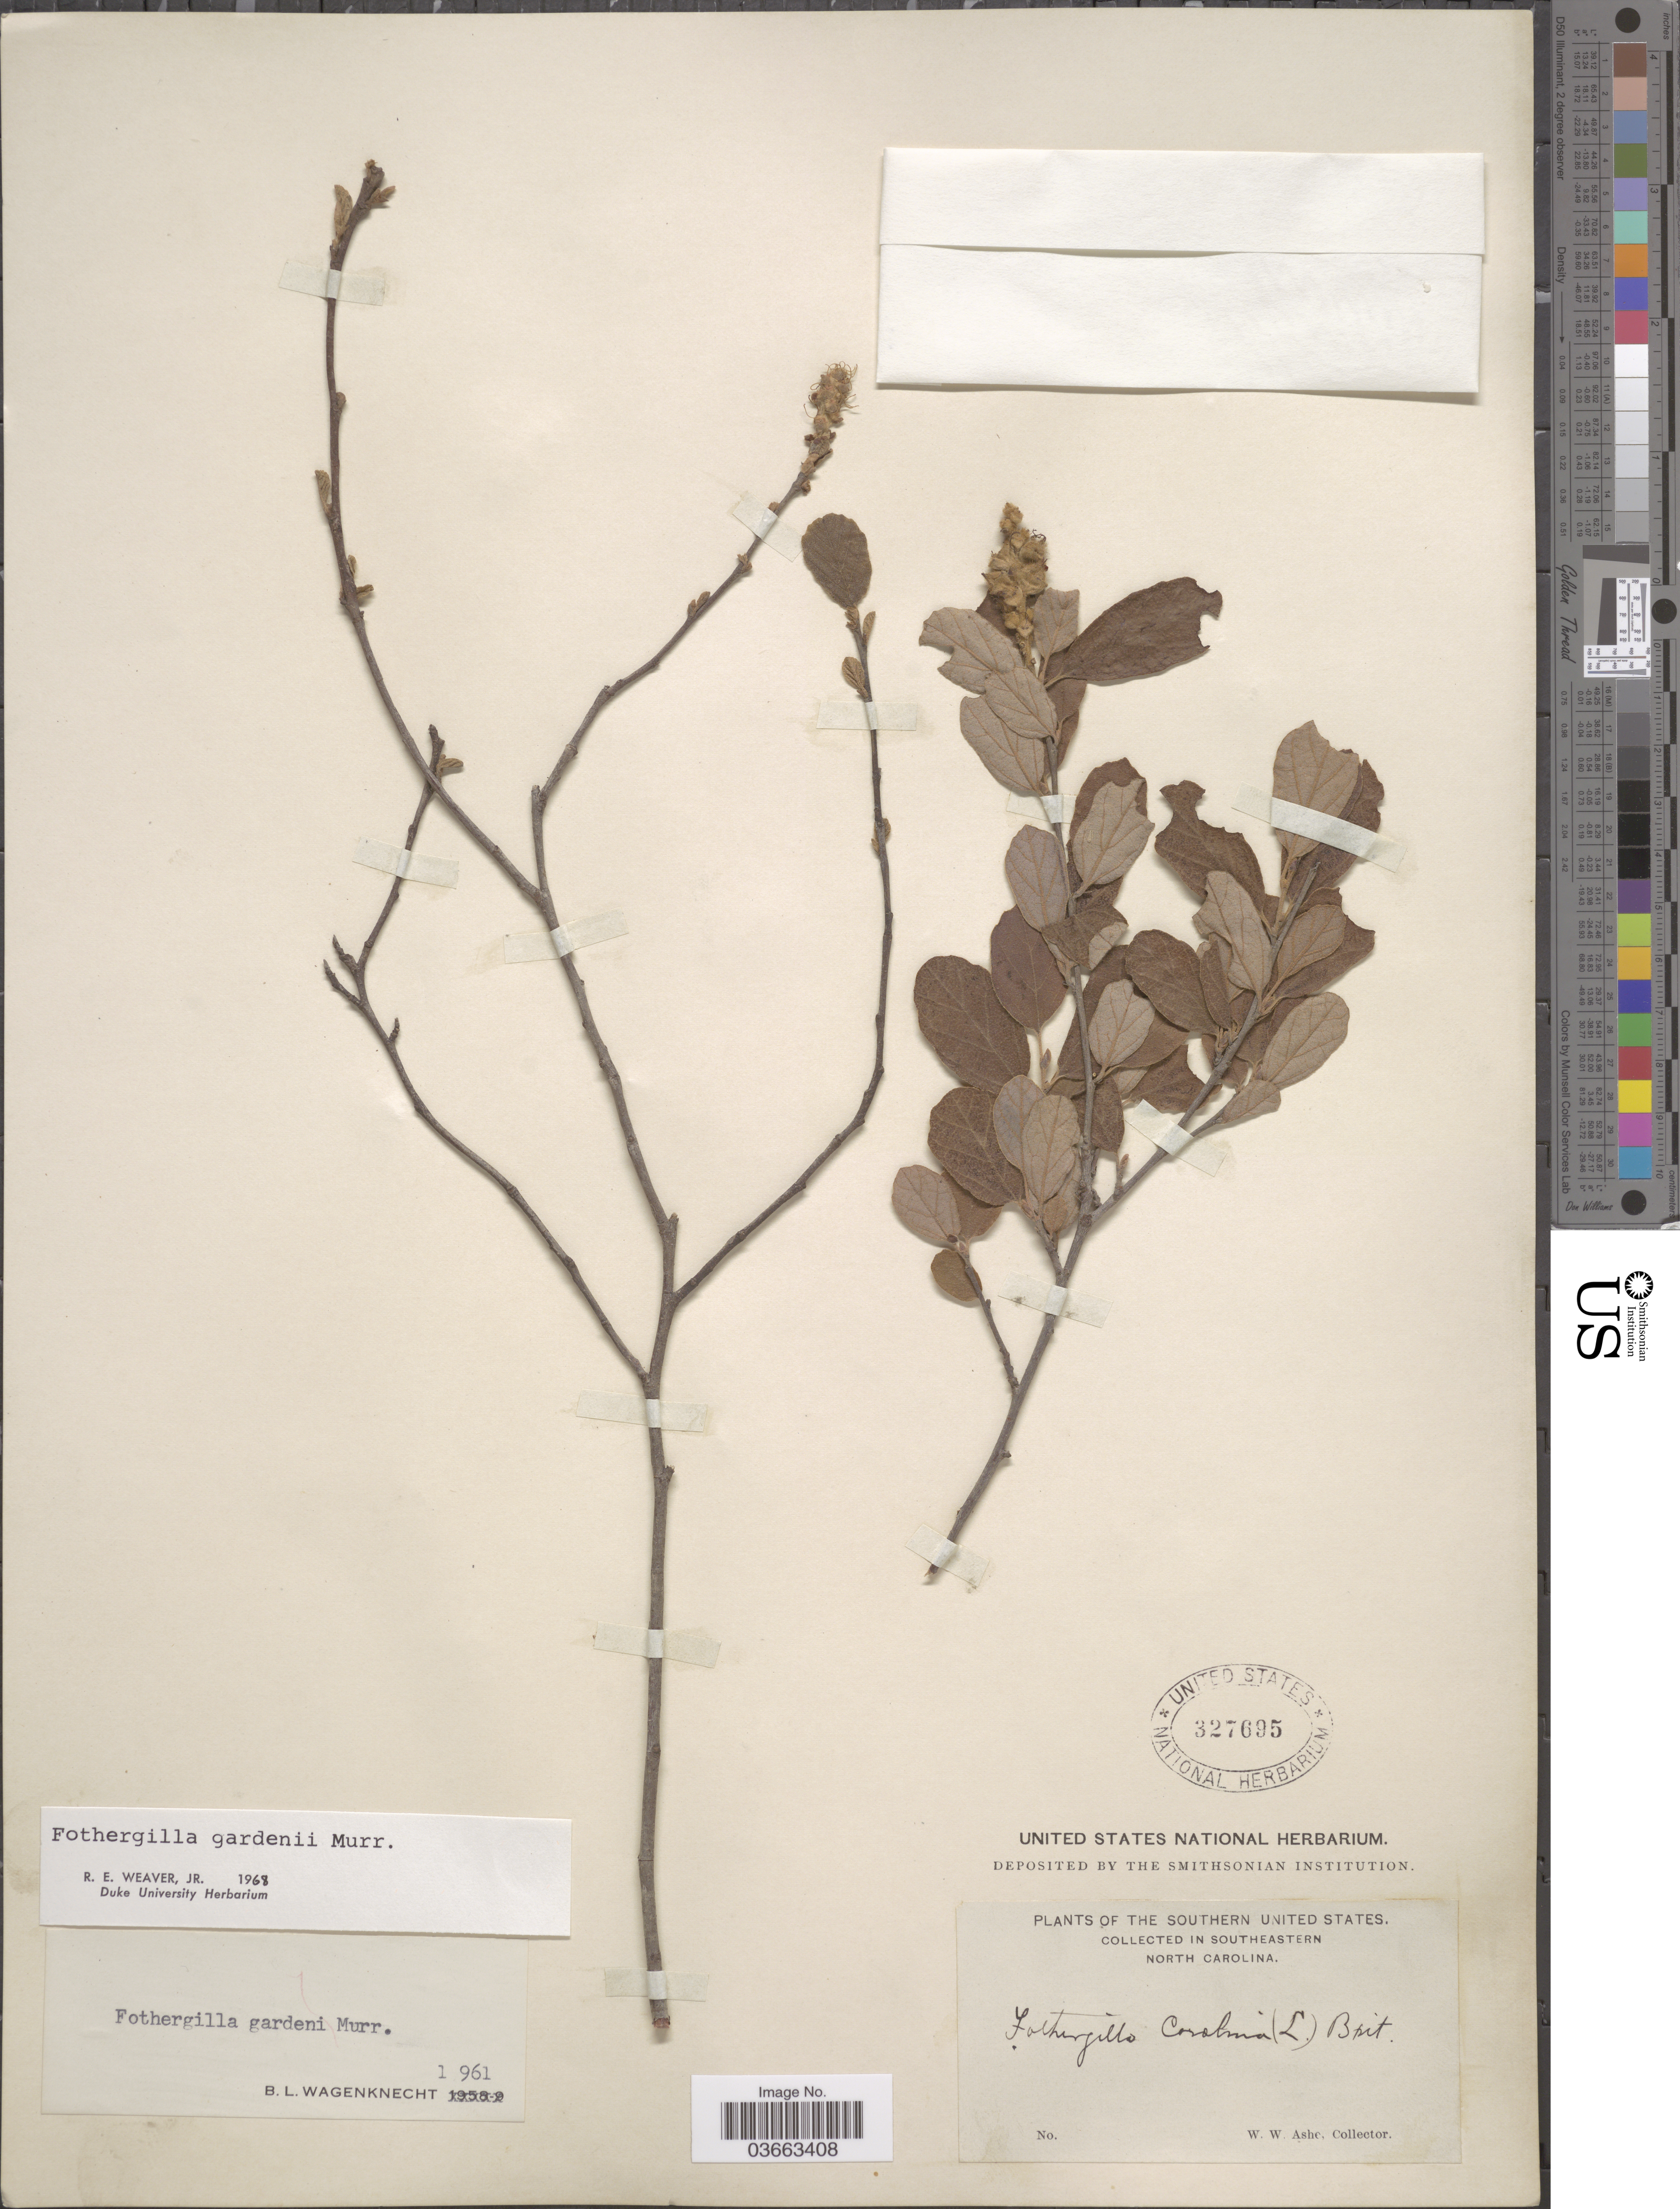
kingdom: Plantae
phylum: Tracheophyta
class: Magnoliopsida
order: Saxifragales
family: Hamamelidaceae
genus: Fothergilla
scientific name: Fothergilla gardenii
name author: L.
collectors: W. W. Ashe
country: United States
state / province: North Carolina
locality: Southern United States. Southeastern North Carolina.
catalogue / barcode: US 327695